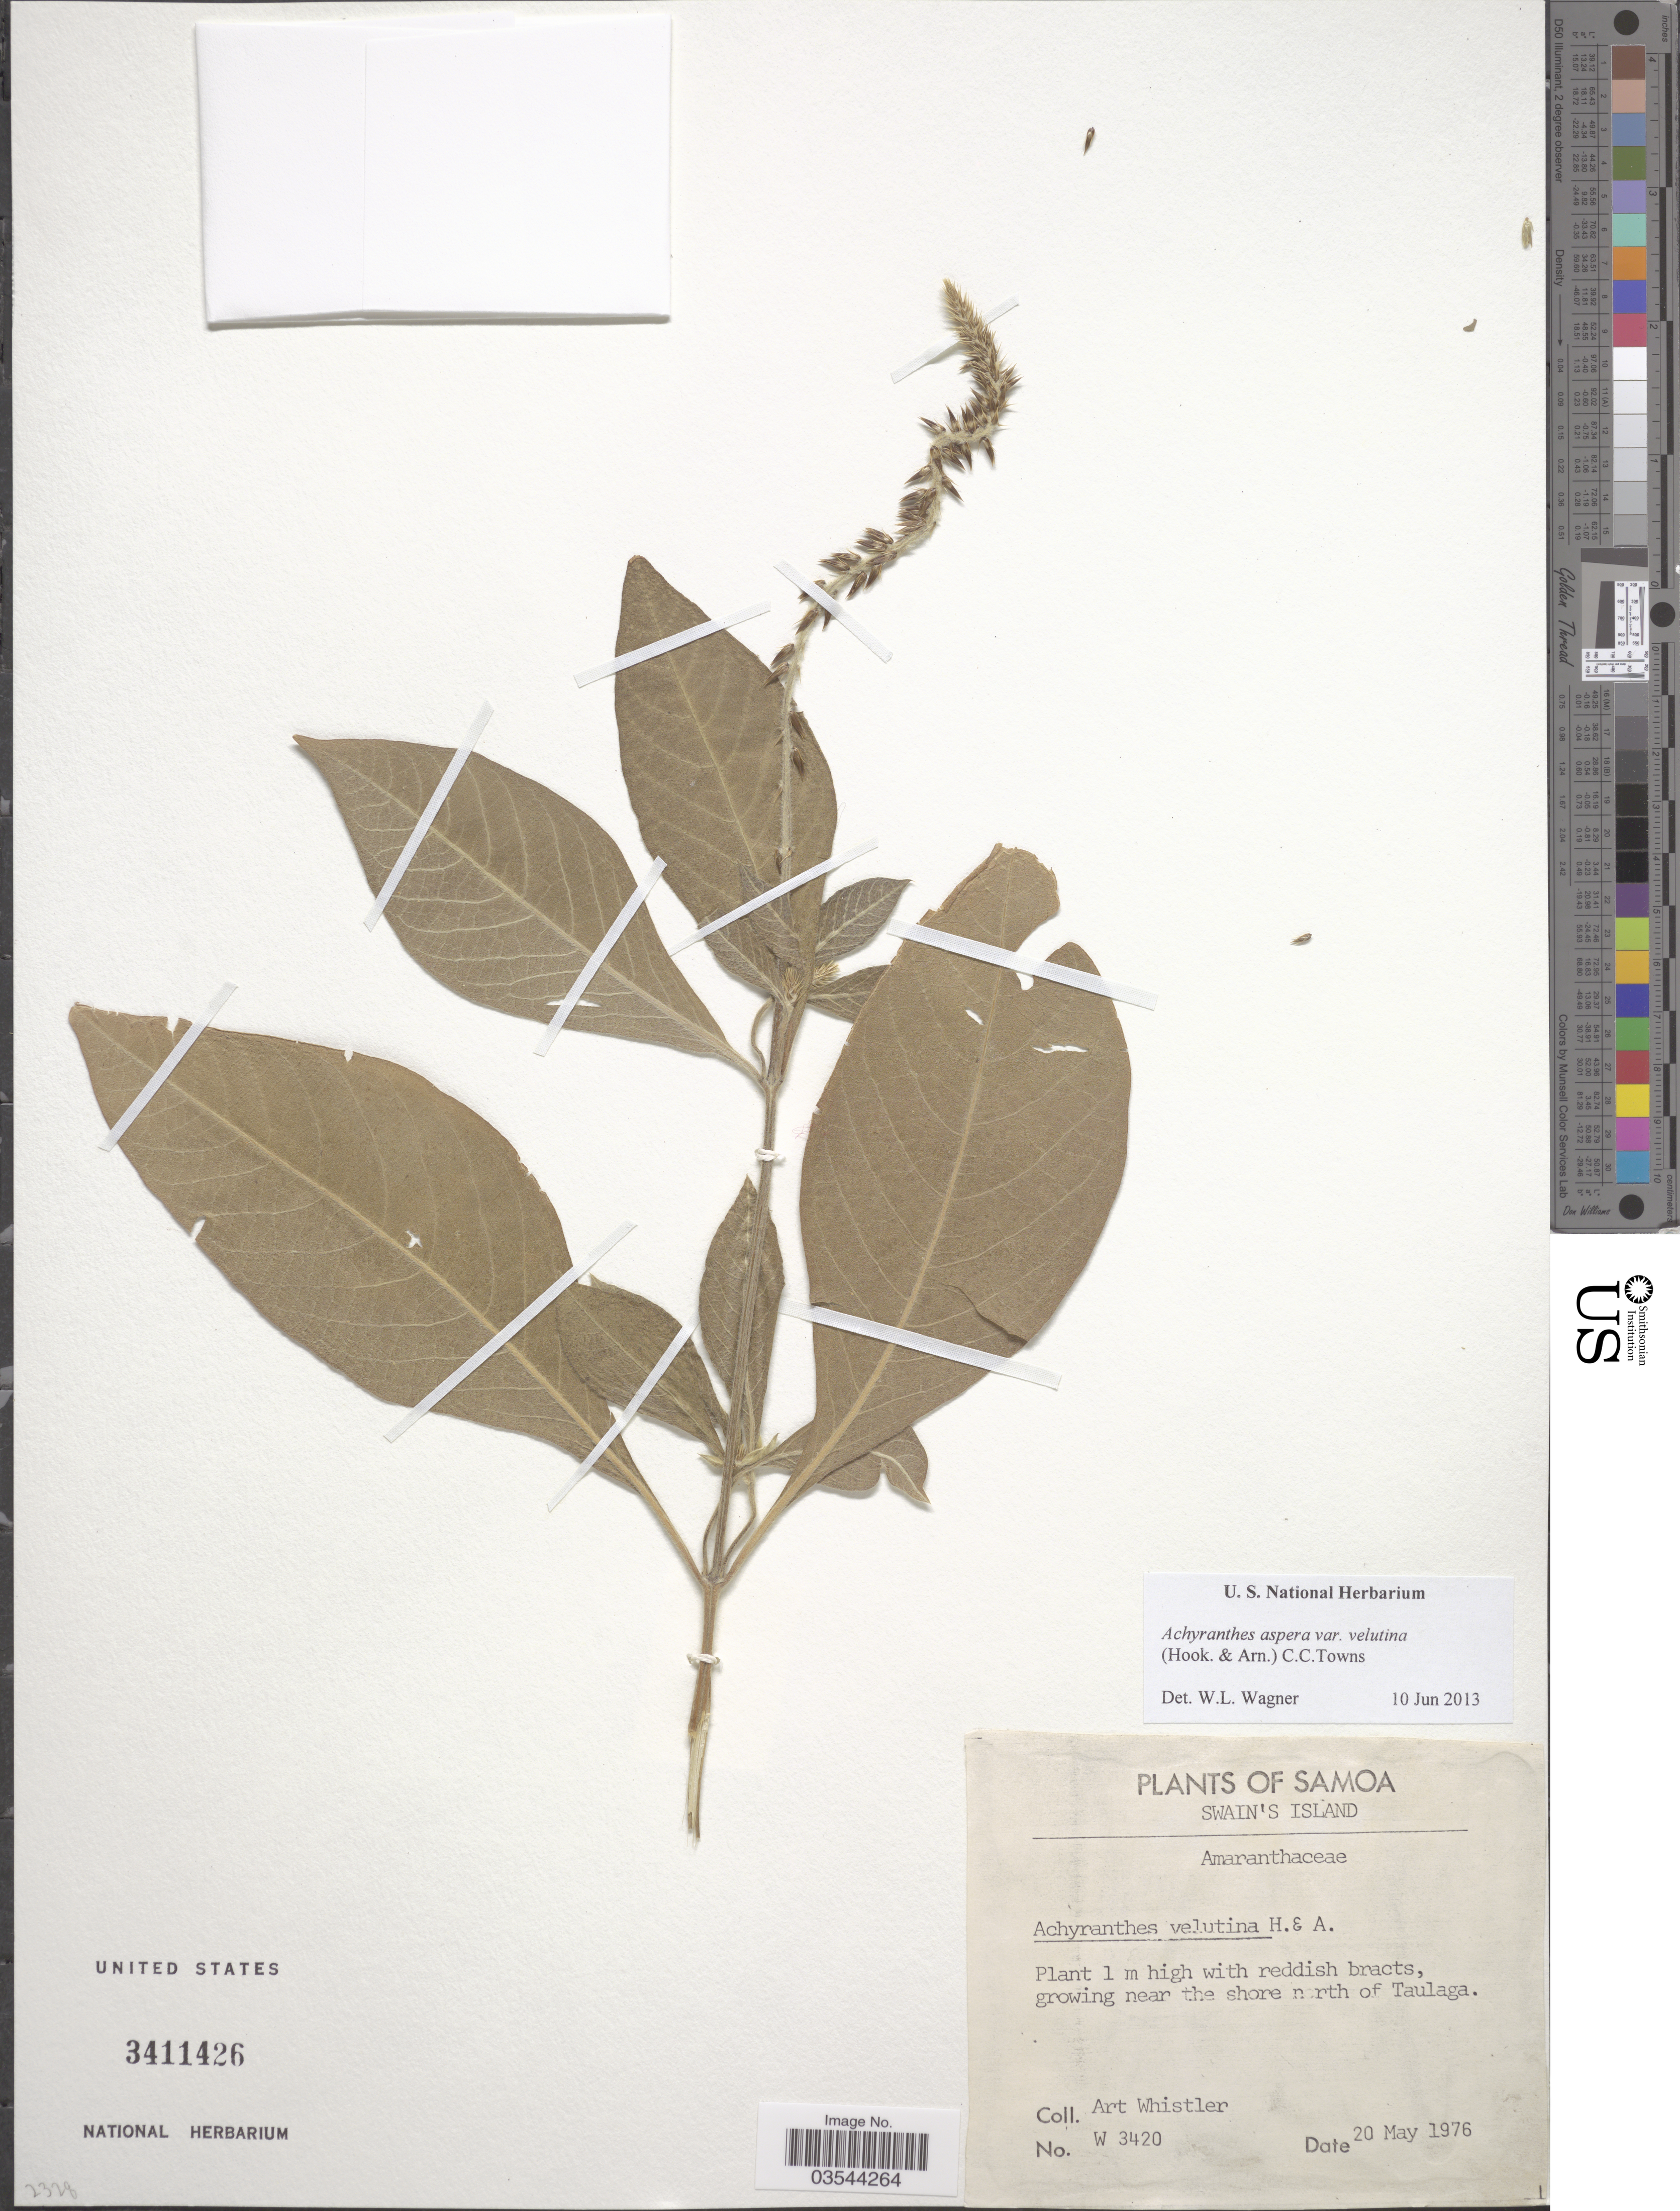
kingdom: Plantae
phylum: Tracheophyta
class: Magnoliopsida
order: Caryophyllales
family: Amaranthaceae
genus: Achyranthes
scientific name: Achyranthes aspera var. velutina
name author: (Hook. & Arn.) C. C. Towns.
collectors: A. Whistler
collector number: W 3420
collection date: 1976-05-20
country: American Samoa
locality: Samoa. Swain's Island. Near the shore north of Taulaga.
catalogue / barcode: US 3411426